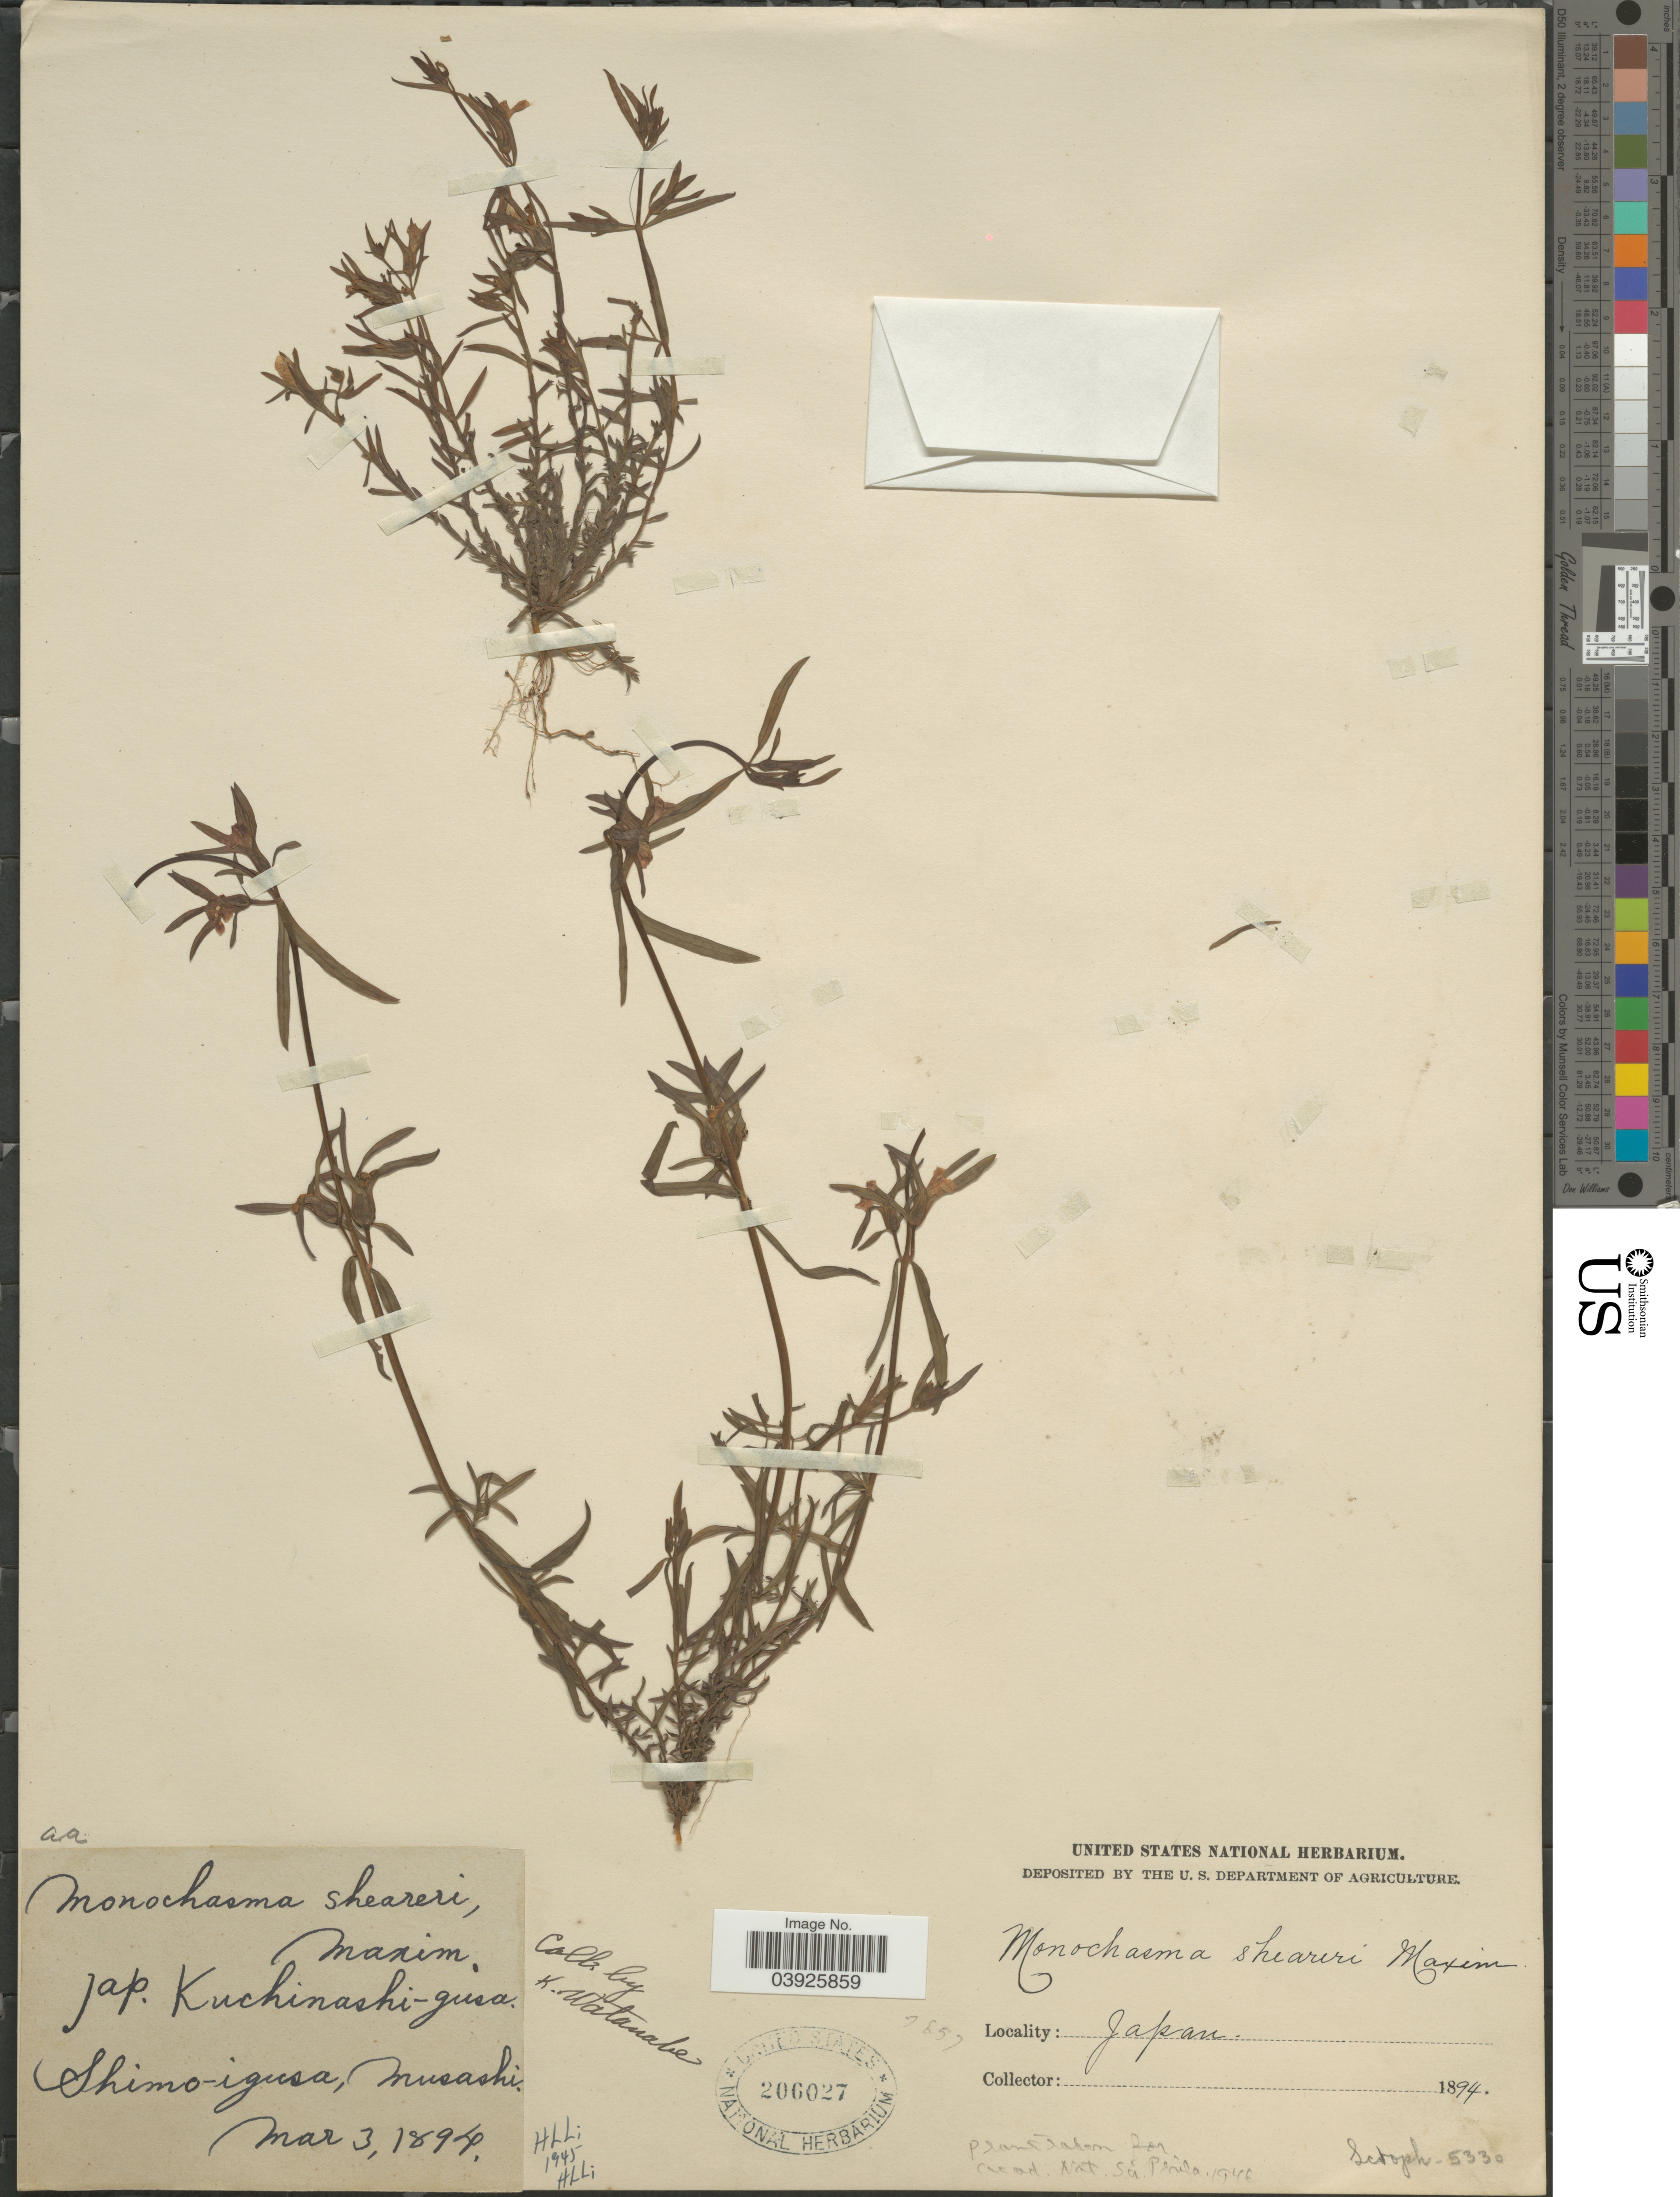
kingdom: Plantae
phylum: Tracheophyta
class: Magnoliopsida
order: Lamiales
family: Orobanchaceae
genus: Monochasma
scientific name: Monochasma sheareri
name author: (S. Moore) Maxim. ex Franch. & Sav.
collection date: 1894-03-03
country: Japan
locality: Shimo-igusa, Musashi.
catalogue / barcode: US 206027